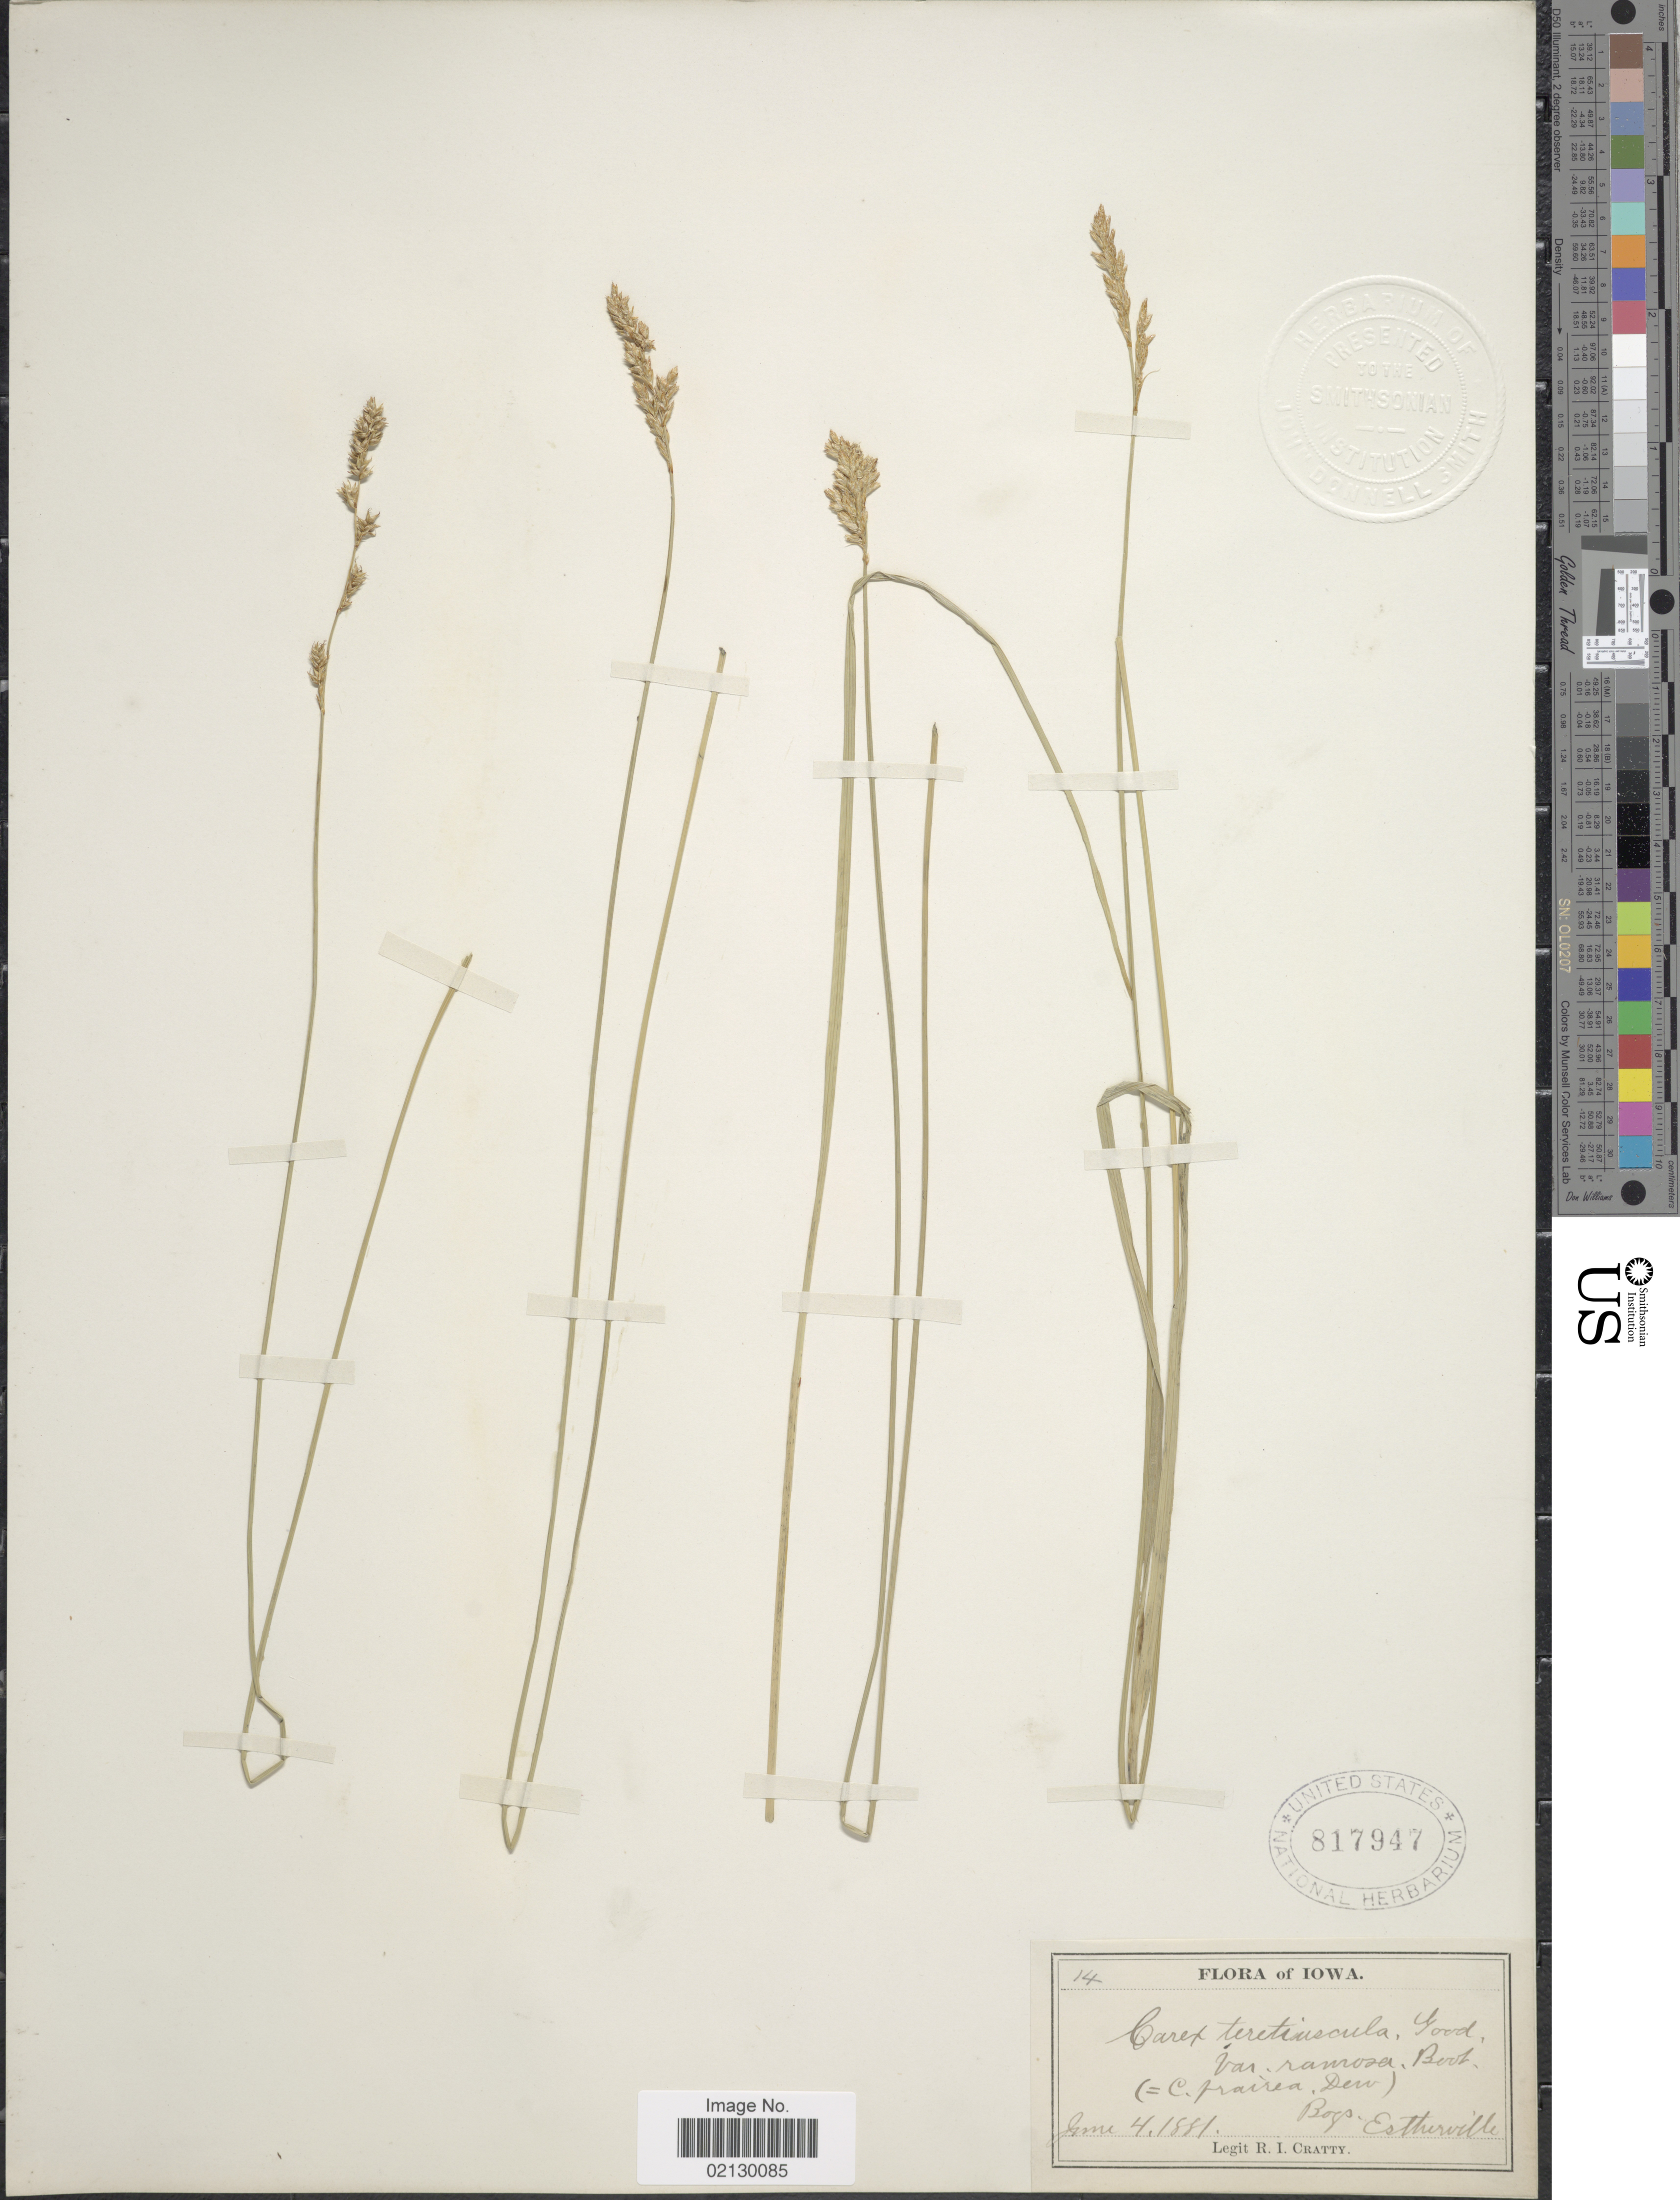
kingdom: Plantae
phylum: Tracheophyta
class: Liliopsida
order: Poales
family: Cyperaceae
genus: Carex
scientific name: Carex prairea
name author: Dewey ex Alph. Wood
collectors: R. Cratty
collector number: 14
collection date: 1881-06-04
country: United States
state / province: Iowa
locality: Bogs Estherville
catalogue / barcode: US 817947